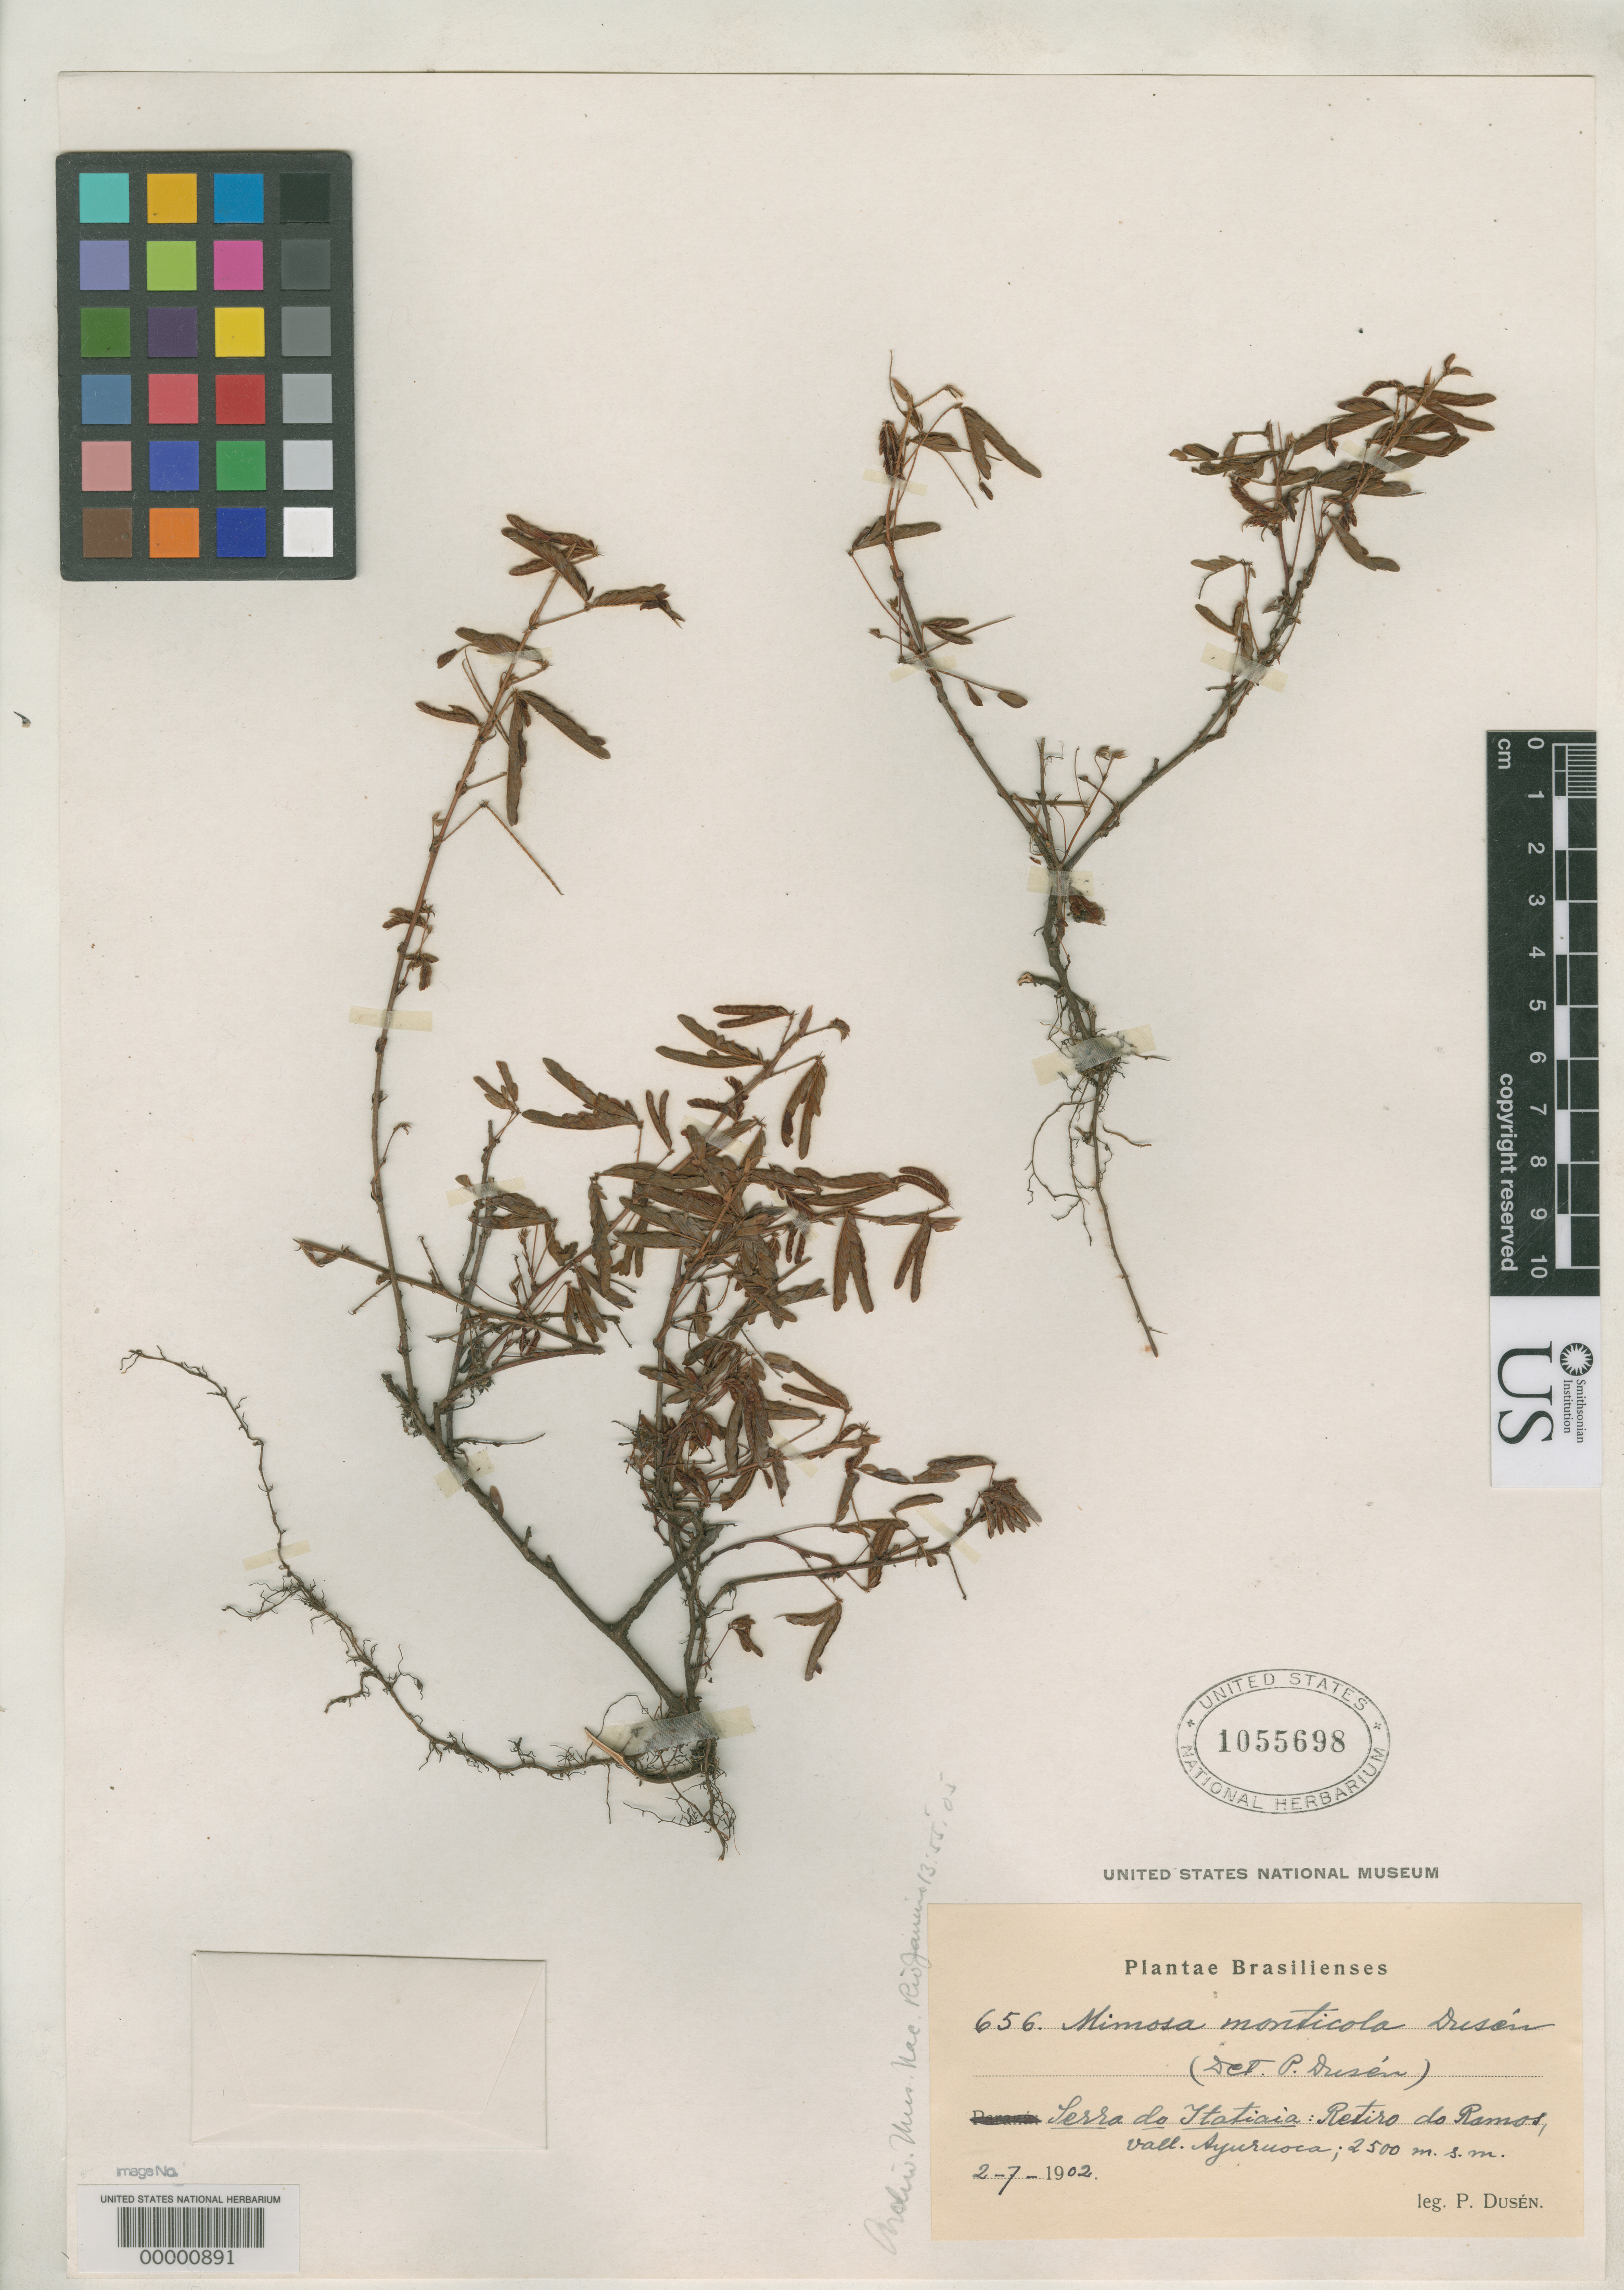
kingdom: Plantae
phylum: Tracheophyta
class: Magnoliopsida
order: Fabales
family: Fabaceae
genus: Mimosa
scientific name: Mimosa monticola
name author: Dusén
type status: Type Collection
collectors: Père Duss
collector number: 656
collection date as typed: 02 Jul 1902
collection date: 1902-07-02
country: Brazil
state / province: Minas Gerais / Rio de Janeiro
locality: Near Ayuruoca Valley, Serro de Itatiaia.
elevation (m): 2500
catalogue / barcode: US 1055698